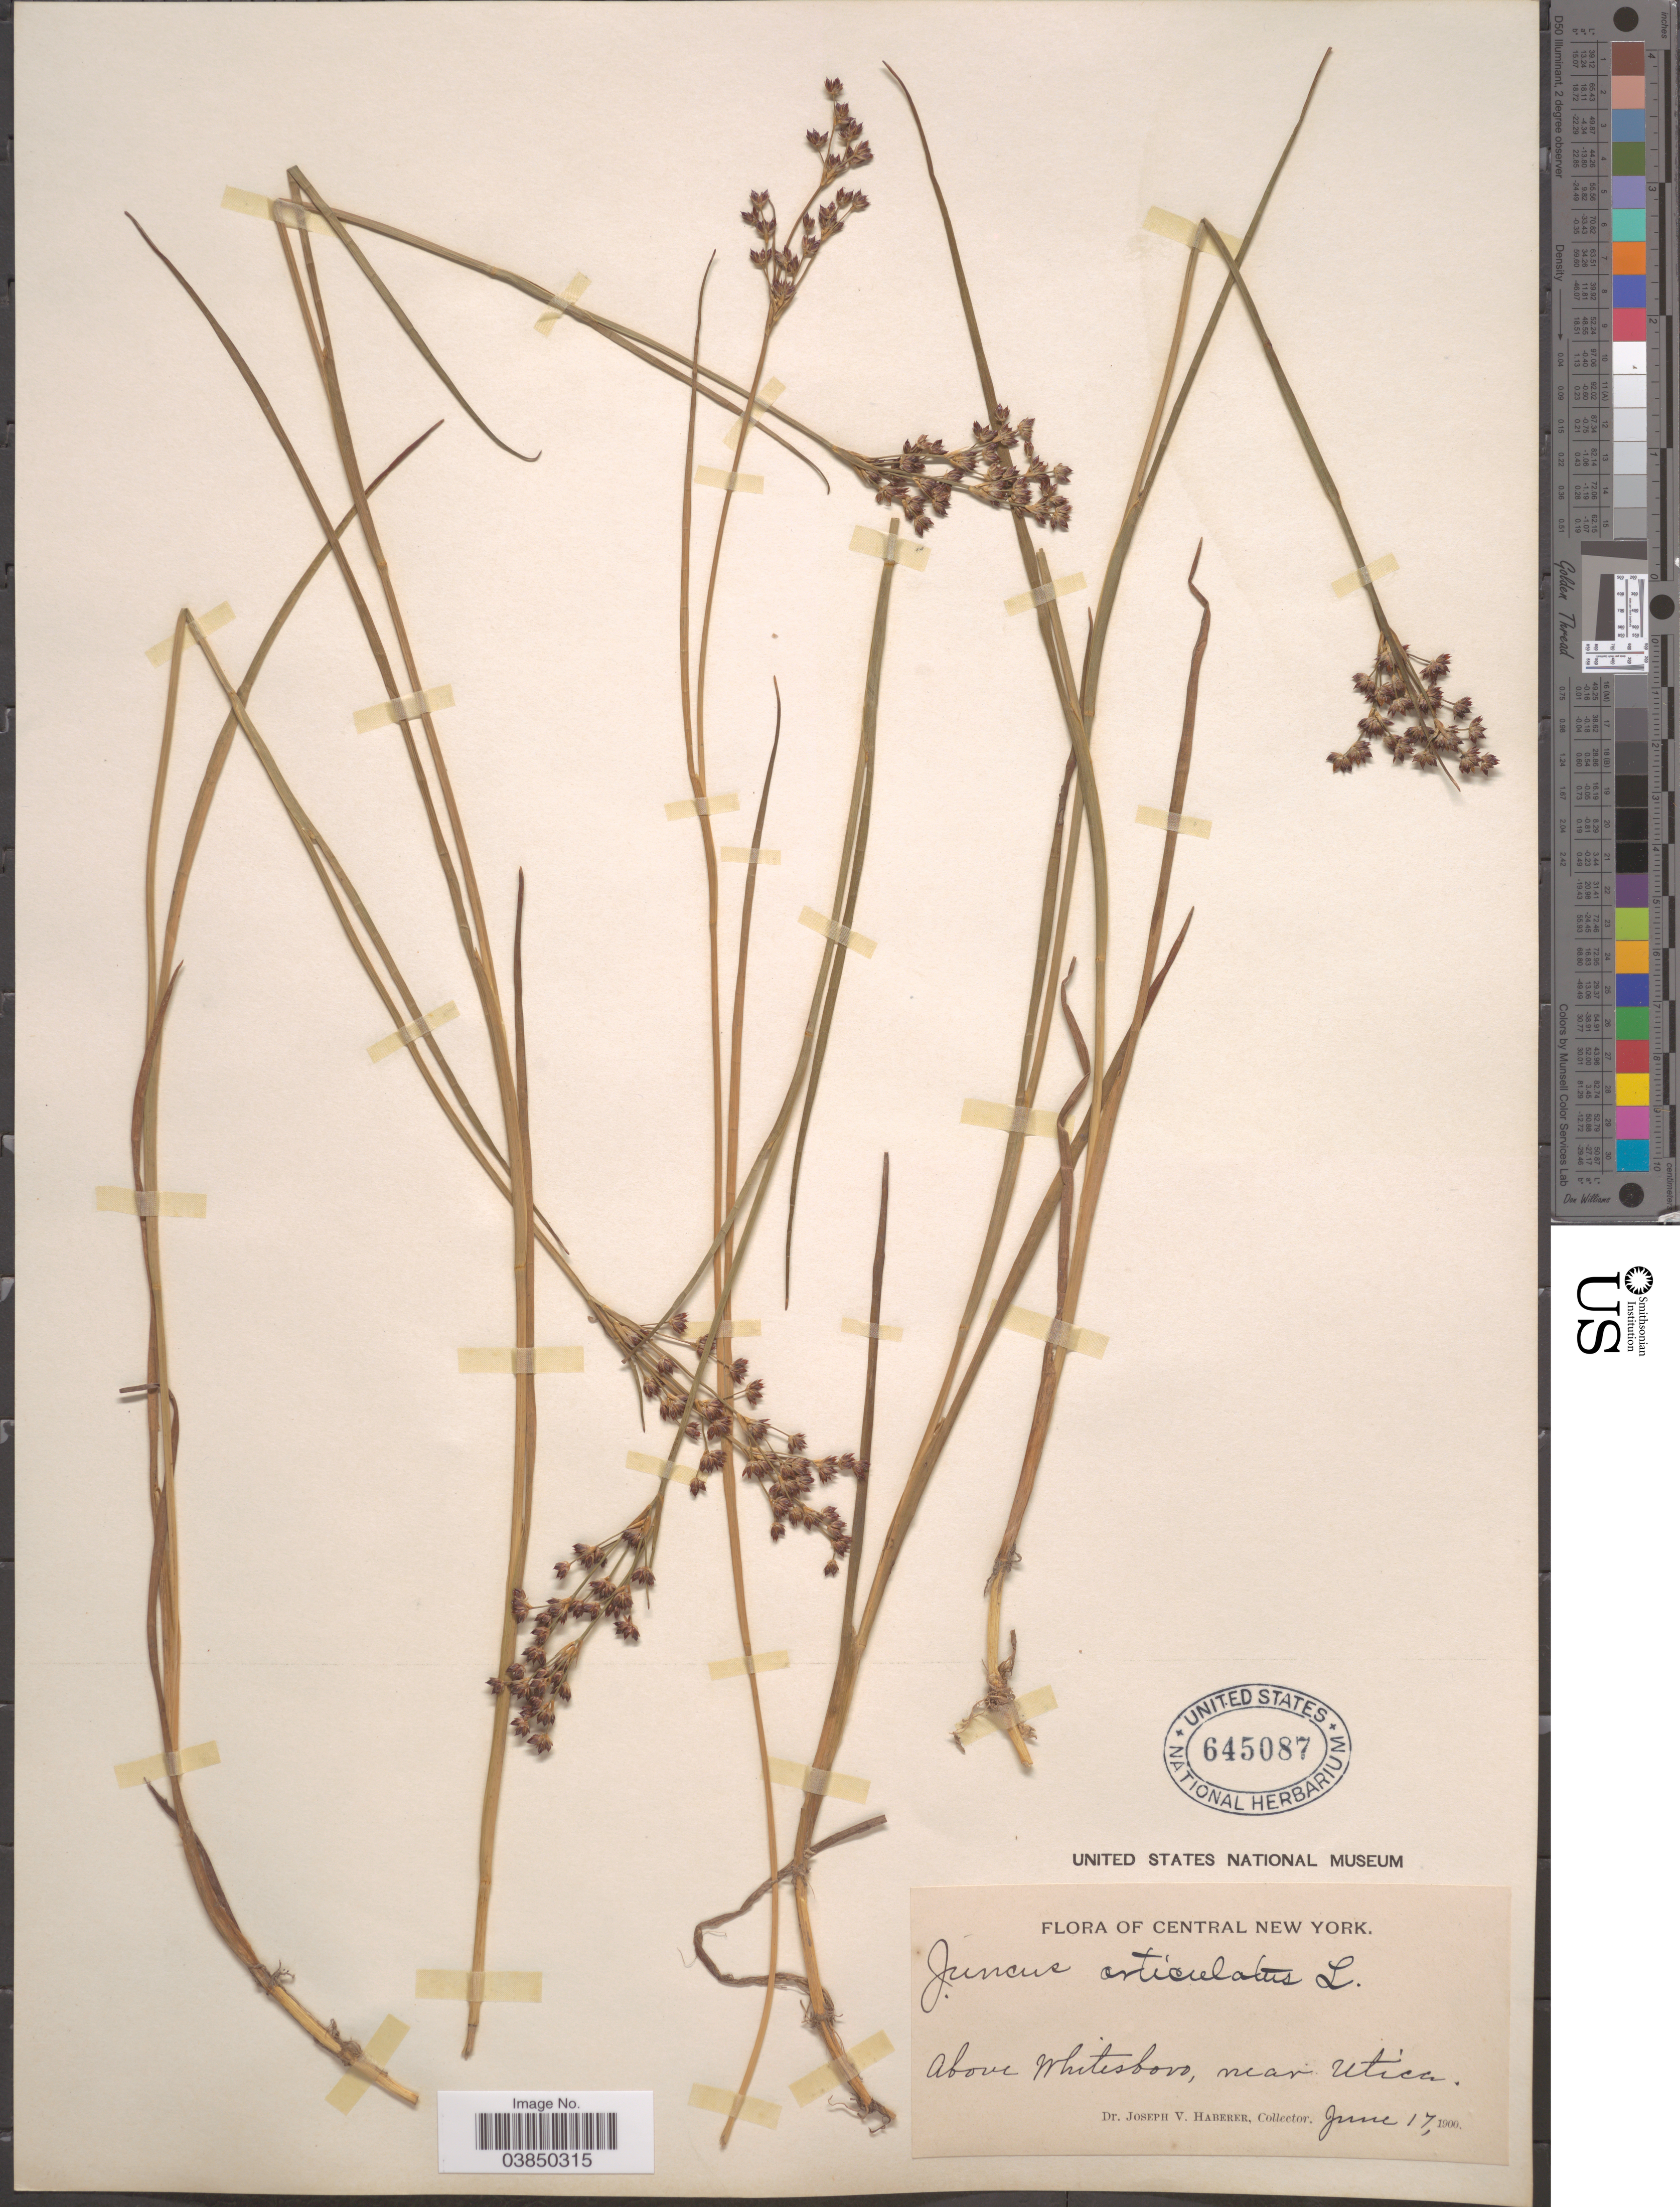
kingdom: Plantae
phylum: Tracheophyta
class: Liliopsida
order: Poales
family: Juncaceae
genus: Juncus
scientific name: Juncus articulatus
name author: L.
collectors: J. V. Haberer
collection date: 1900-06-17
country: United States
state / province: New York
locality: Central New York. Above Whitesboro, near Utica.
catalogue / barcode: US 645087